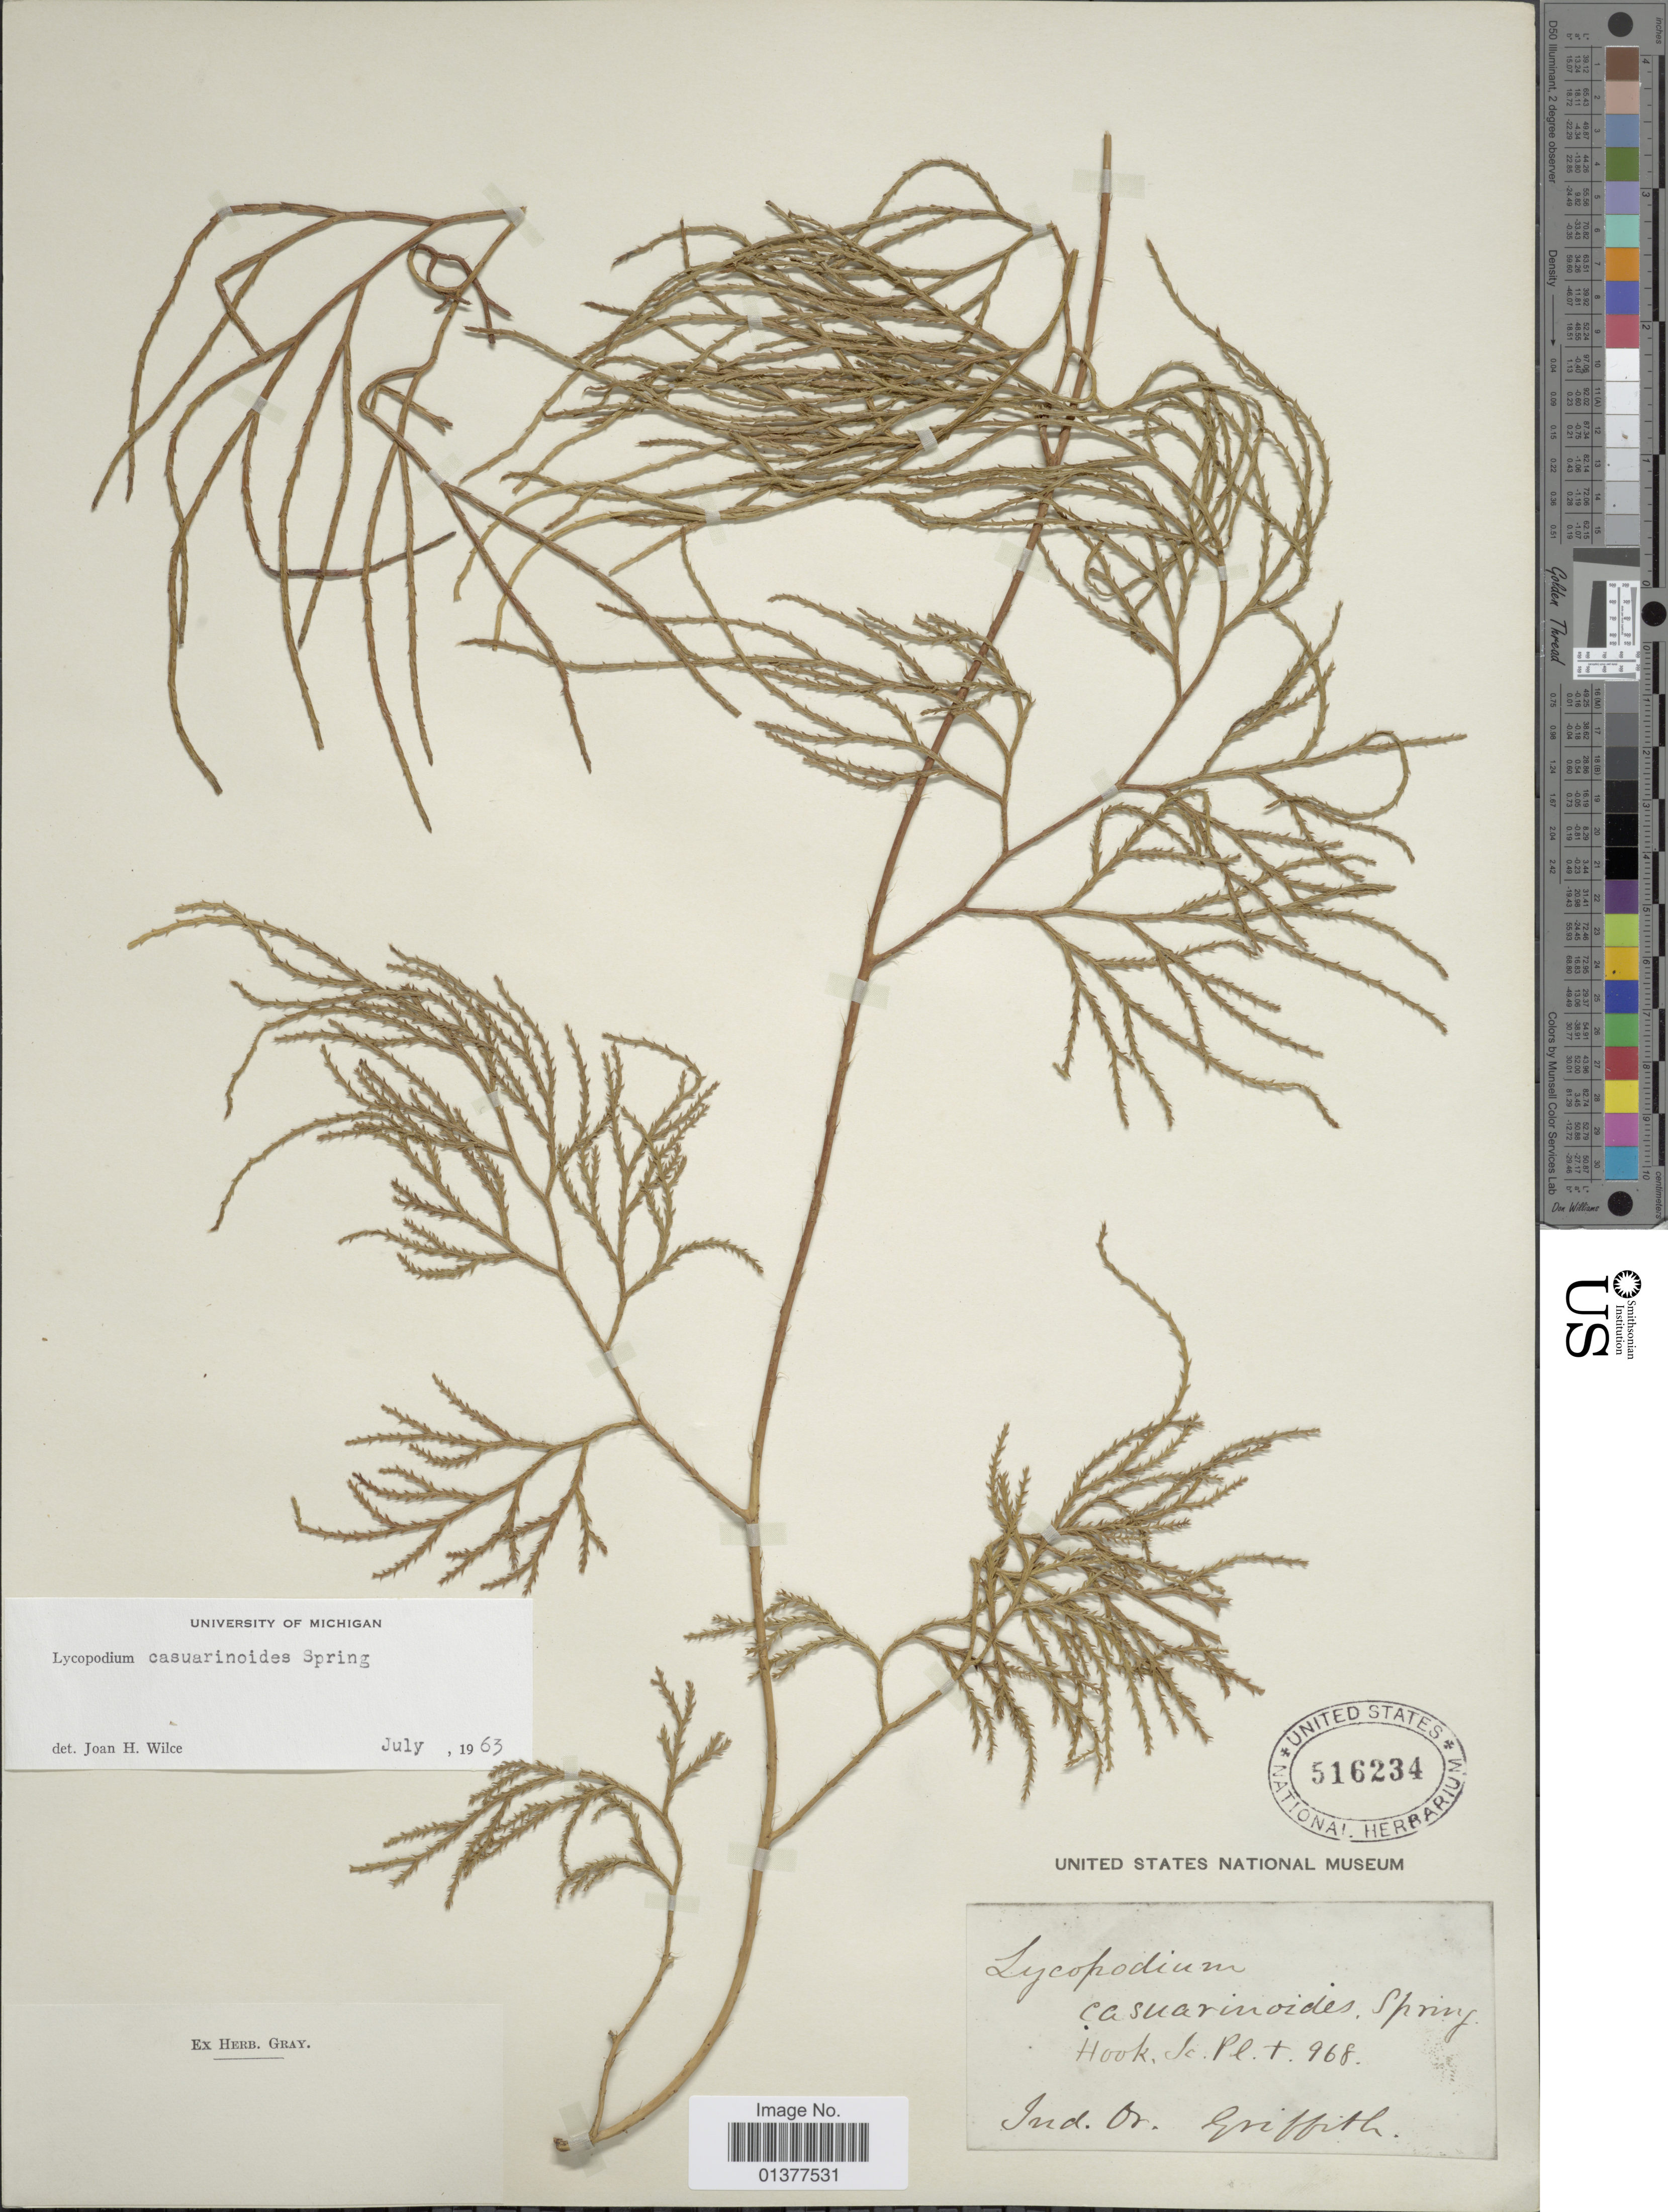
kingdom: Plantae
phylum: Tracheophyta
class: Lycopodiopsida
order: Lycopodiales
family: Lycopodiaceae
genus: Lycopodiastrum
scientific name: Lycopodiastrum casuarinoides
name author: (Spring) Holub ex R.D. Dixit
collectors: Griffith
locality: Ind. Or.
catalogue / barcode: US 516234